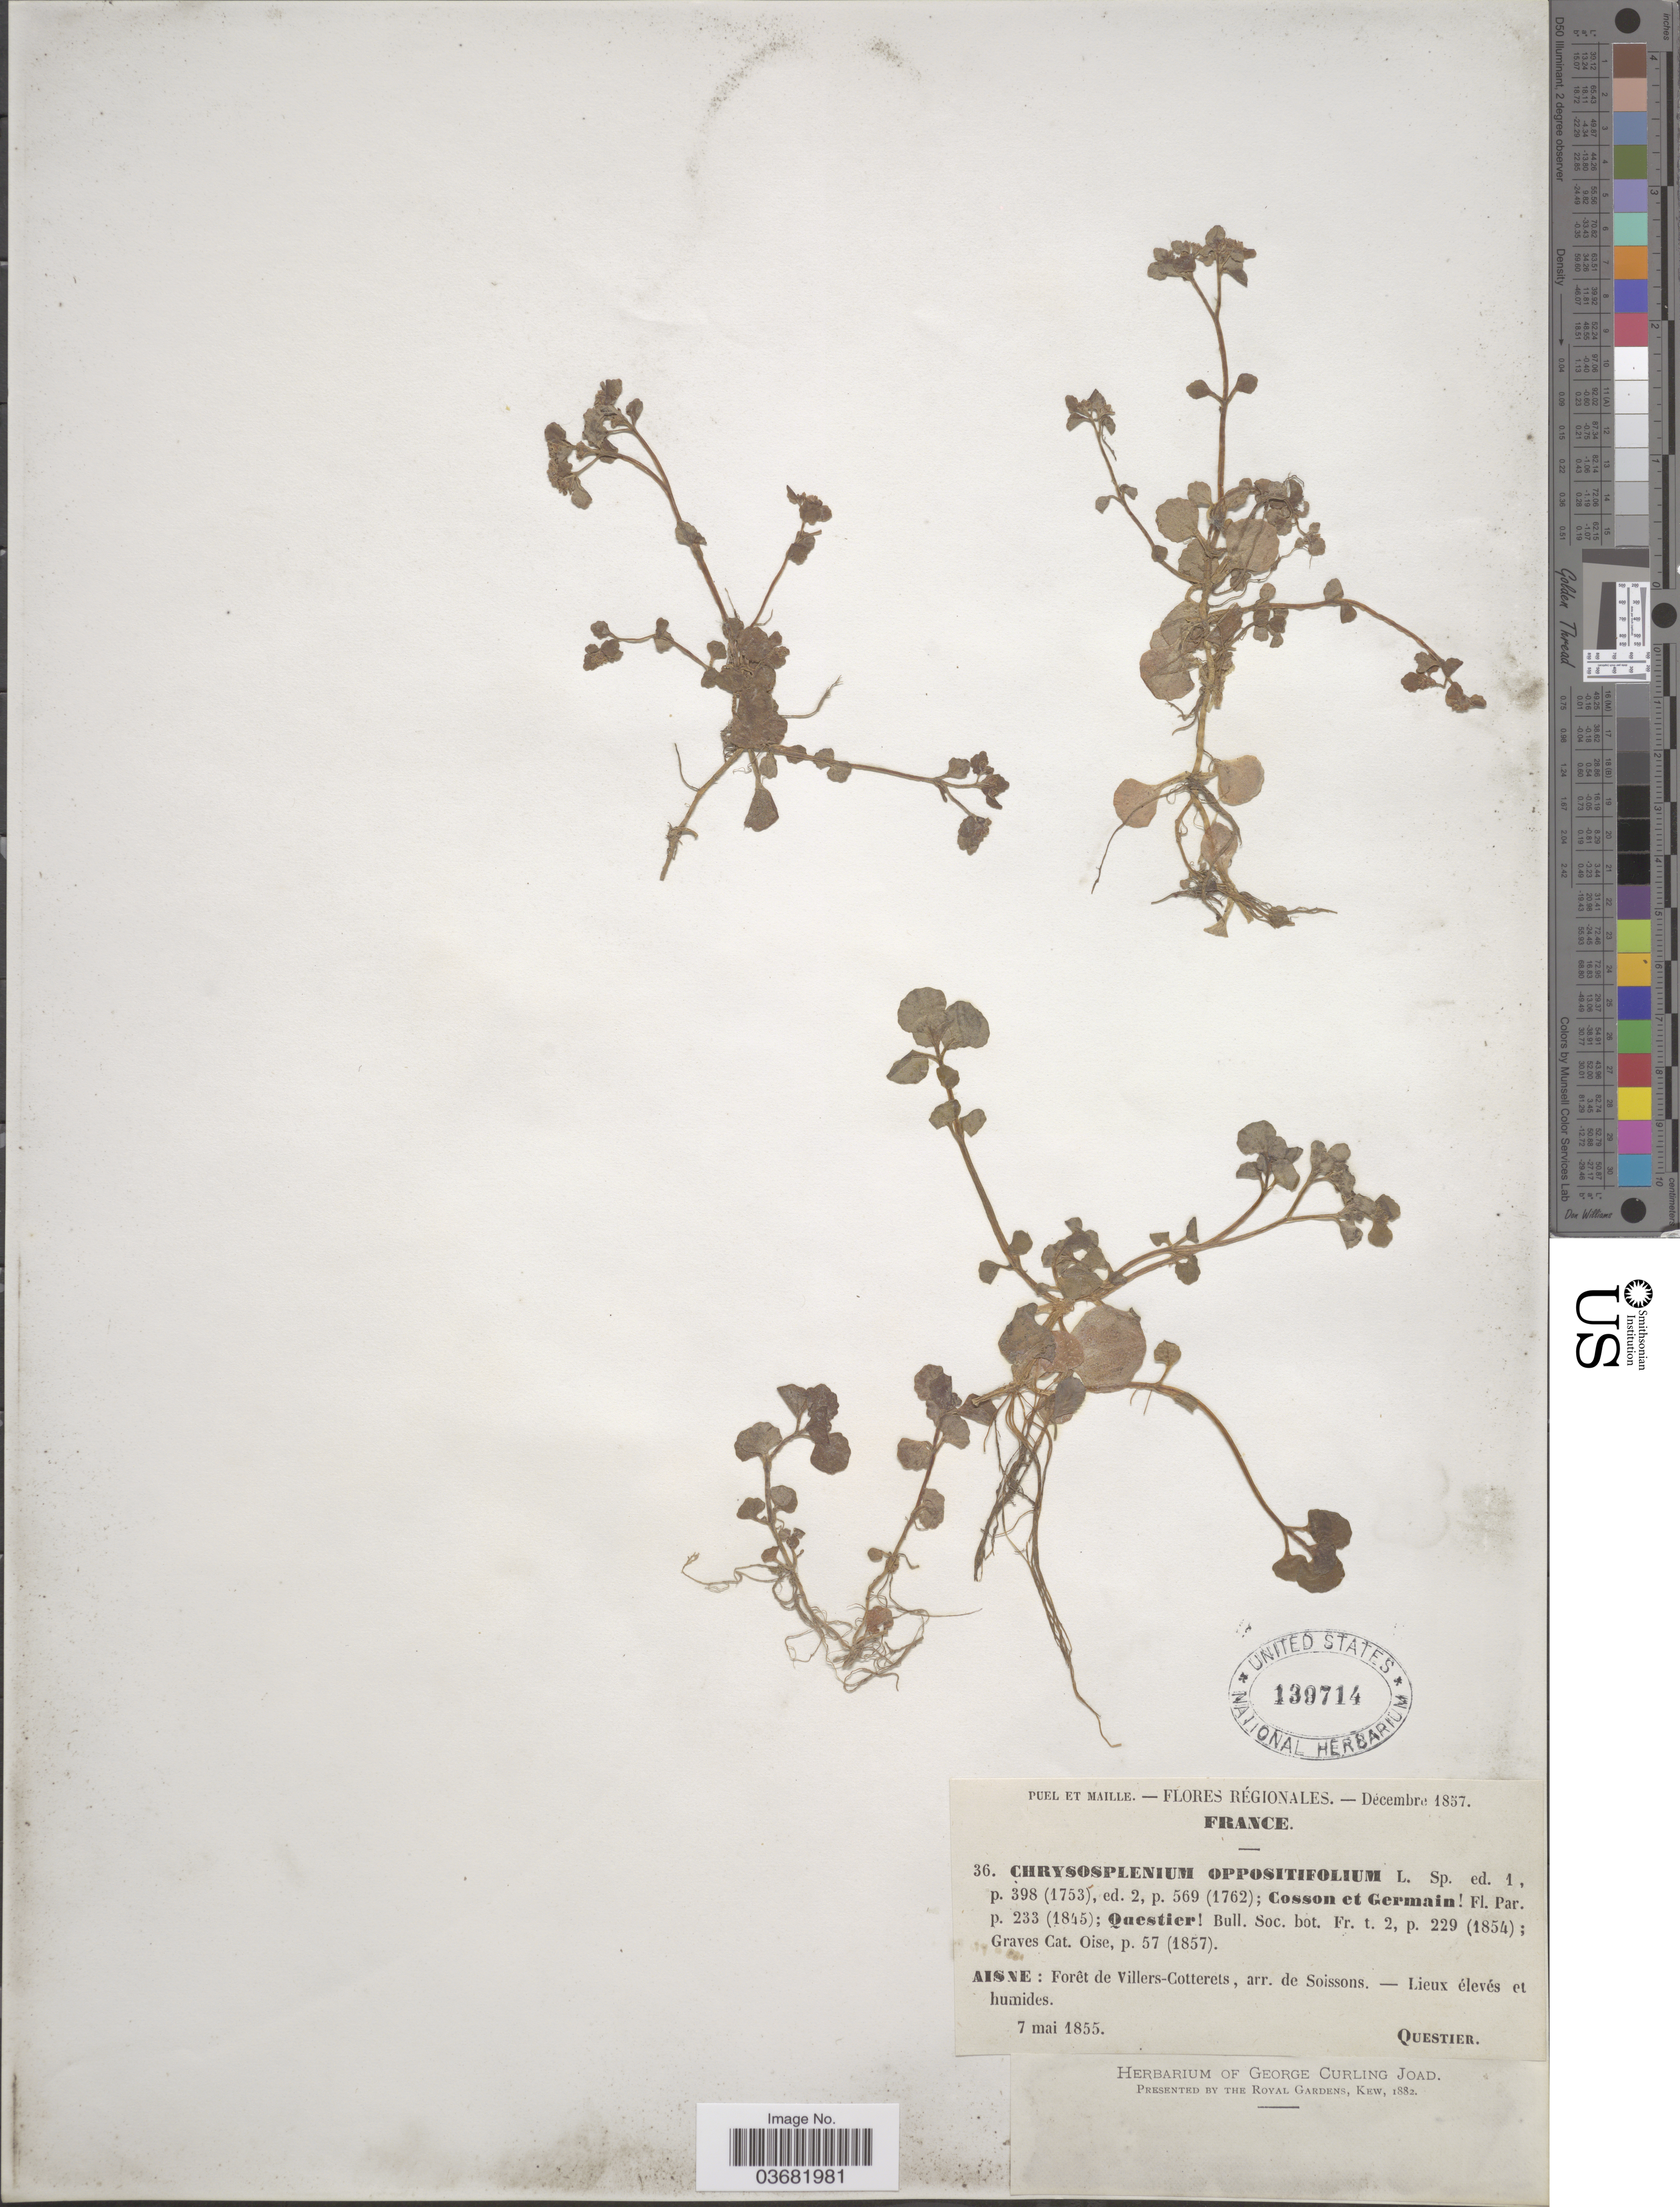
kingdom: Plantae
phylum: Tracheophyta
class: Magnoliopsida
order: Saxifragales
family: Saxifragaceae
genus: Chrysosplenium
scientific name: Chrysosplenium oppositifolium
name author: L.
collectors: A. Questier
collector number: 36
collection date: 1855-05-07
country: France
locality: Régionales. Aisne: Forêt de Villers-Cotterets, arr. de Soissons.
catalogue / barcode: US 139714